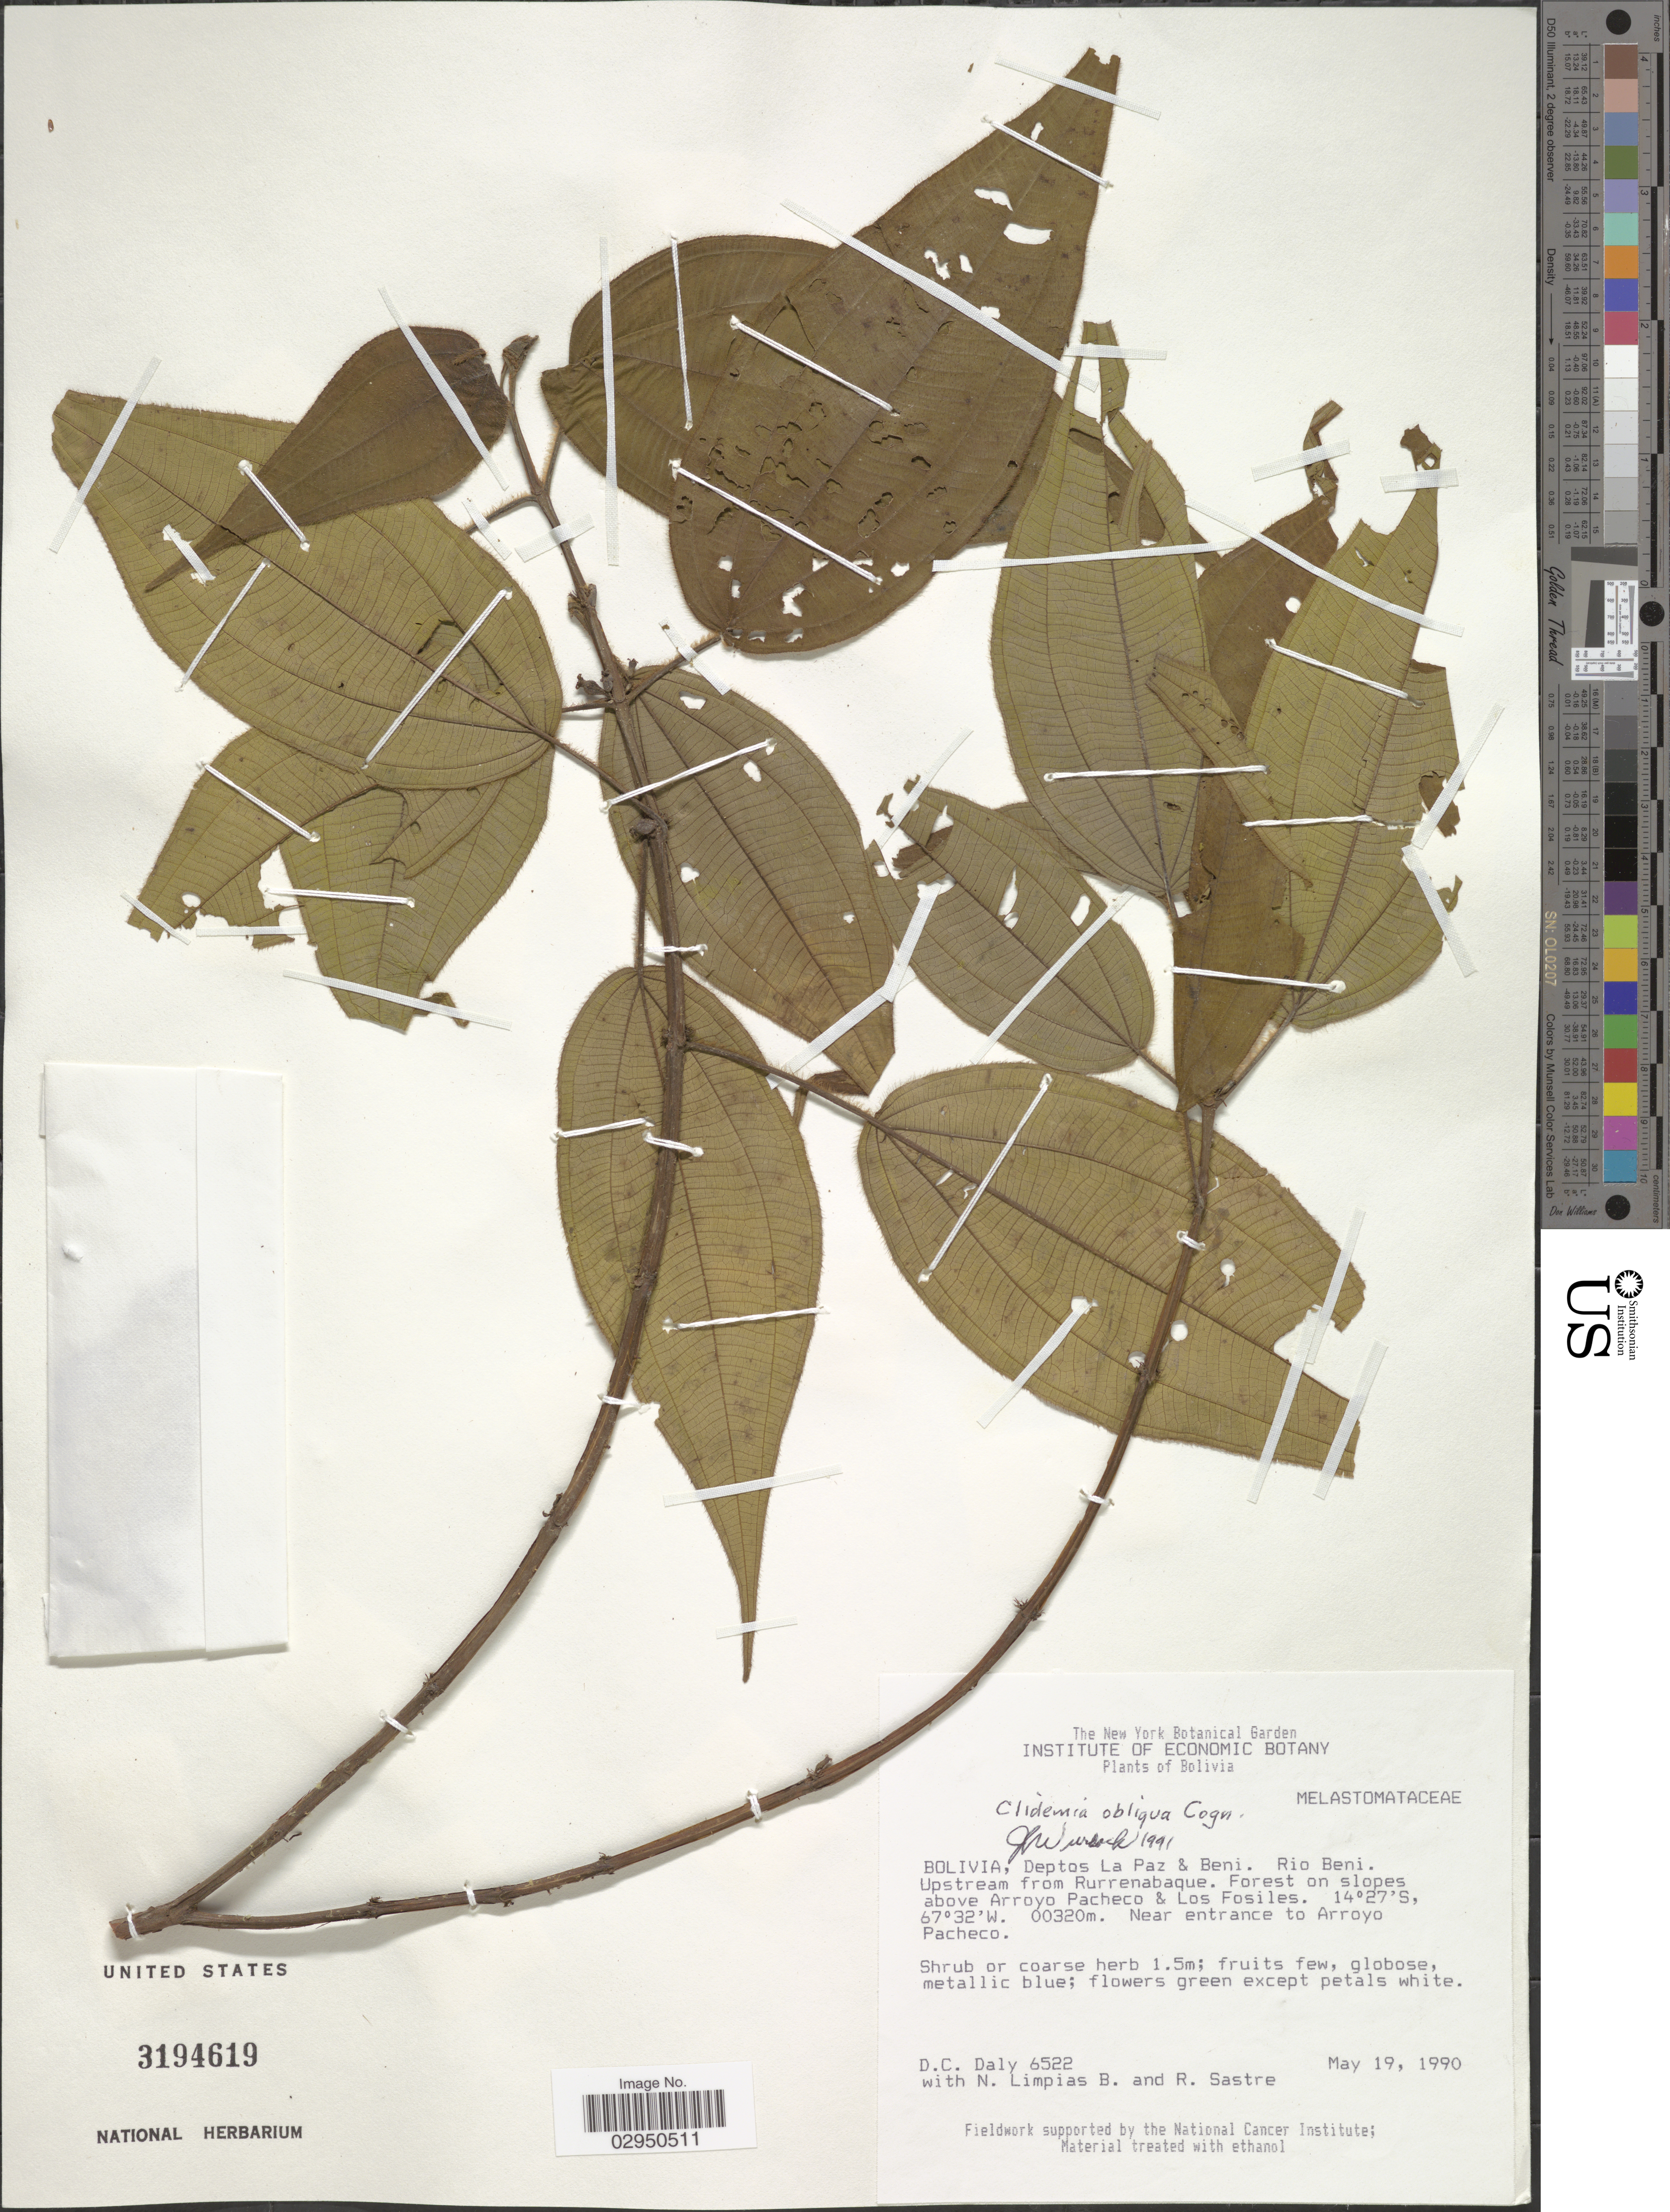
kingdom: Plantae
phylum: Tracheophyta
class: Magnoliopsida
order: Myrtales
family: Melastomataceae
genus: Clidemia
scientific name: Clidemia obliqua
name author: Cogn.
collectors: D. C. Daly, N. Limpias B. & R. Sastre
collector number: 6522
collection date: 1990-05-19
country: Bolivia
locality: Deptos La Paz & Beni. Rio Beni. Upstream from Rurrenabaque. Forest on slopes above Arroyo Pacheco & Los Fosiles. Near entrance to Arroyo Pacheco.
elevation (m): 320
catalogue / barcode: US 3194619